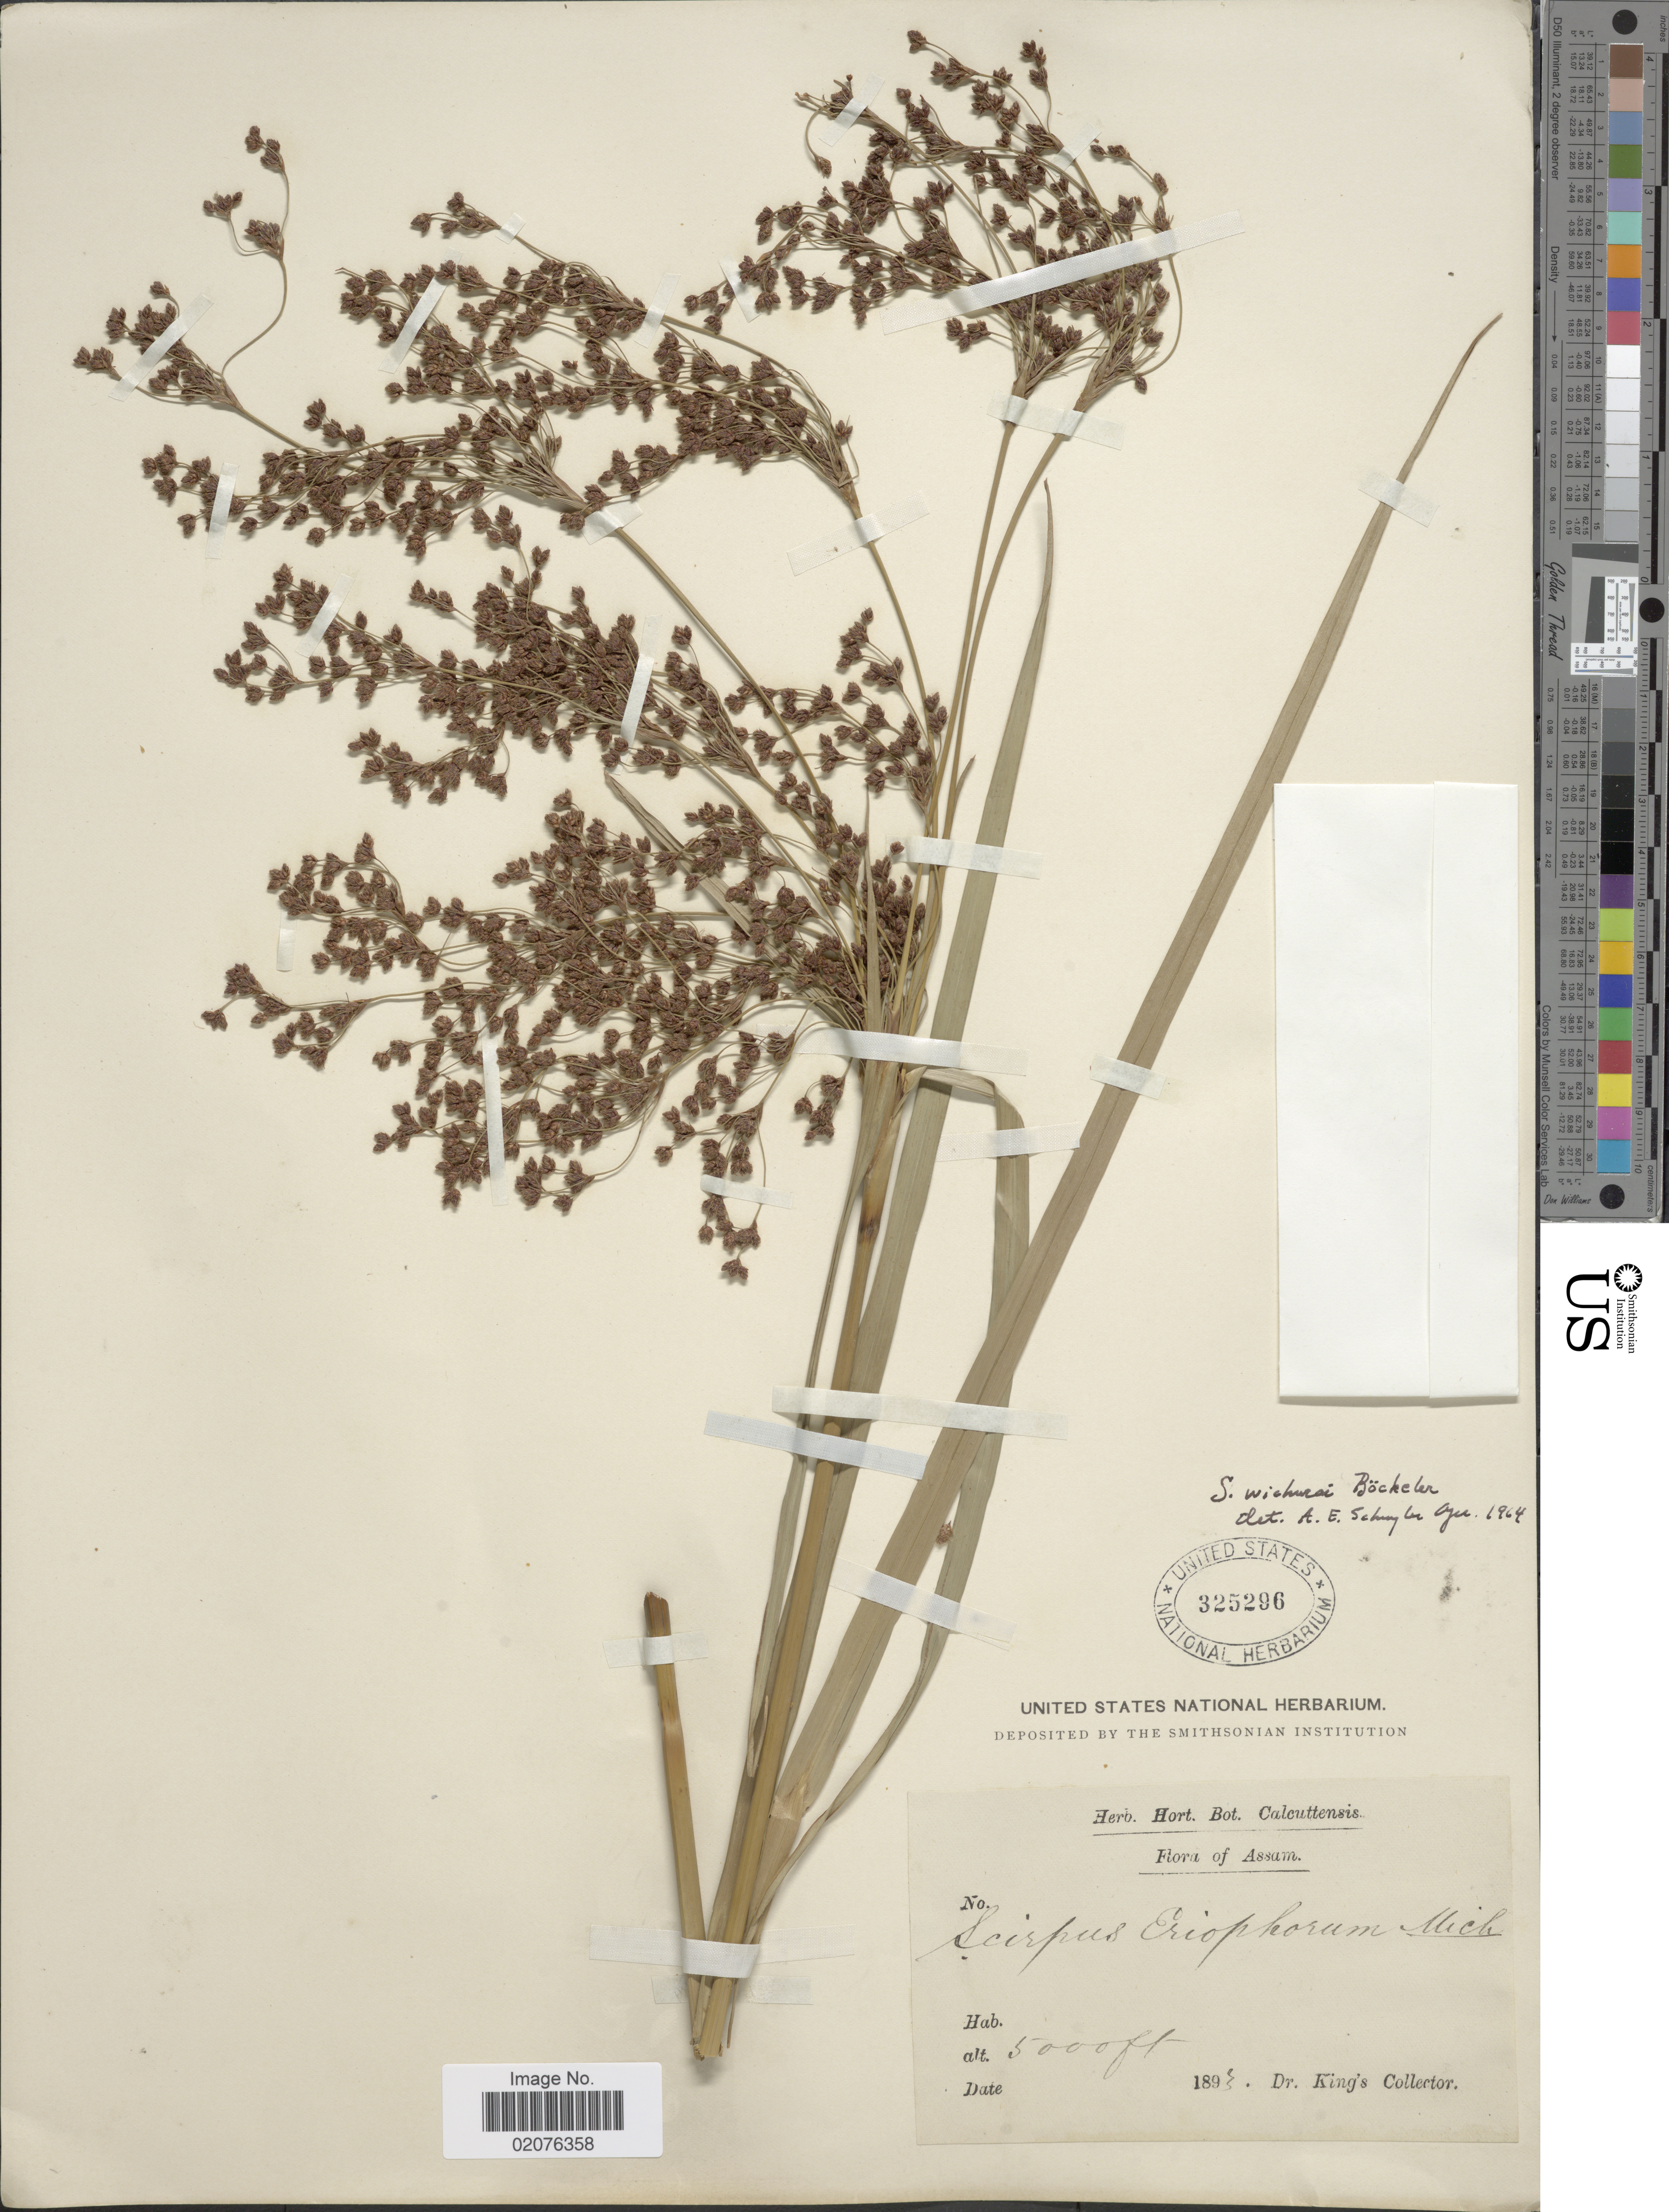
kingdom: Plantae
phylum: Tracheophyta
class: Liliopsida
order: Poales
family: Cyperaceae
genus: Scirpus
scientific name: Scirpus wichurae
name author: Boeckeler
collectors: Dr. King's collector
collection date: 1893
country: India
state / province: Assam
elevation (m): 1524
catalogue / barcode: US 325296